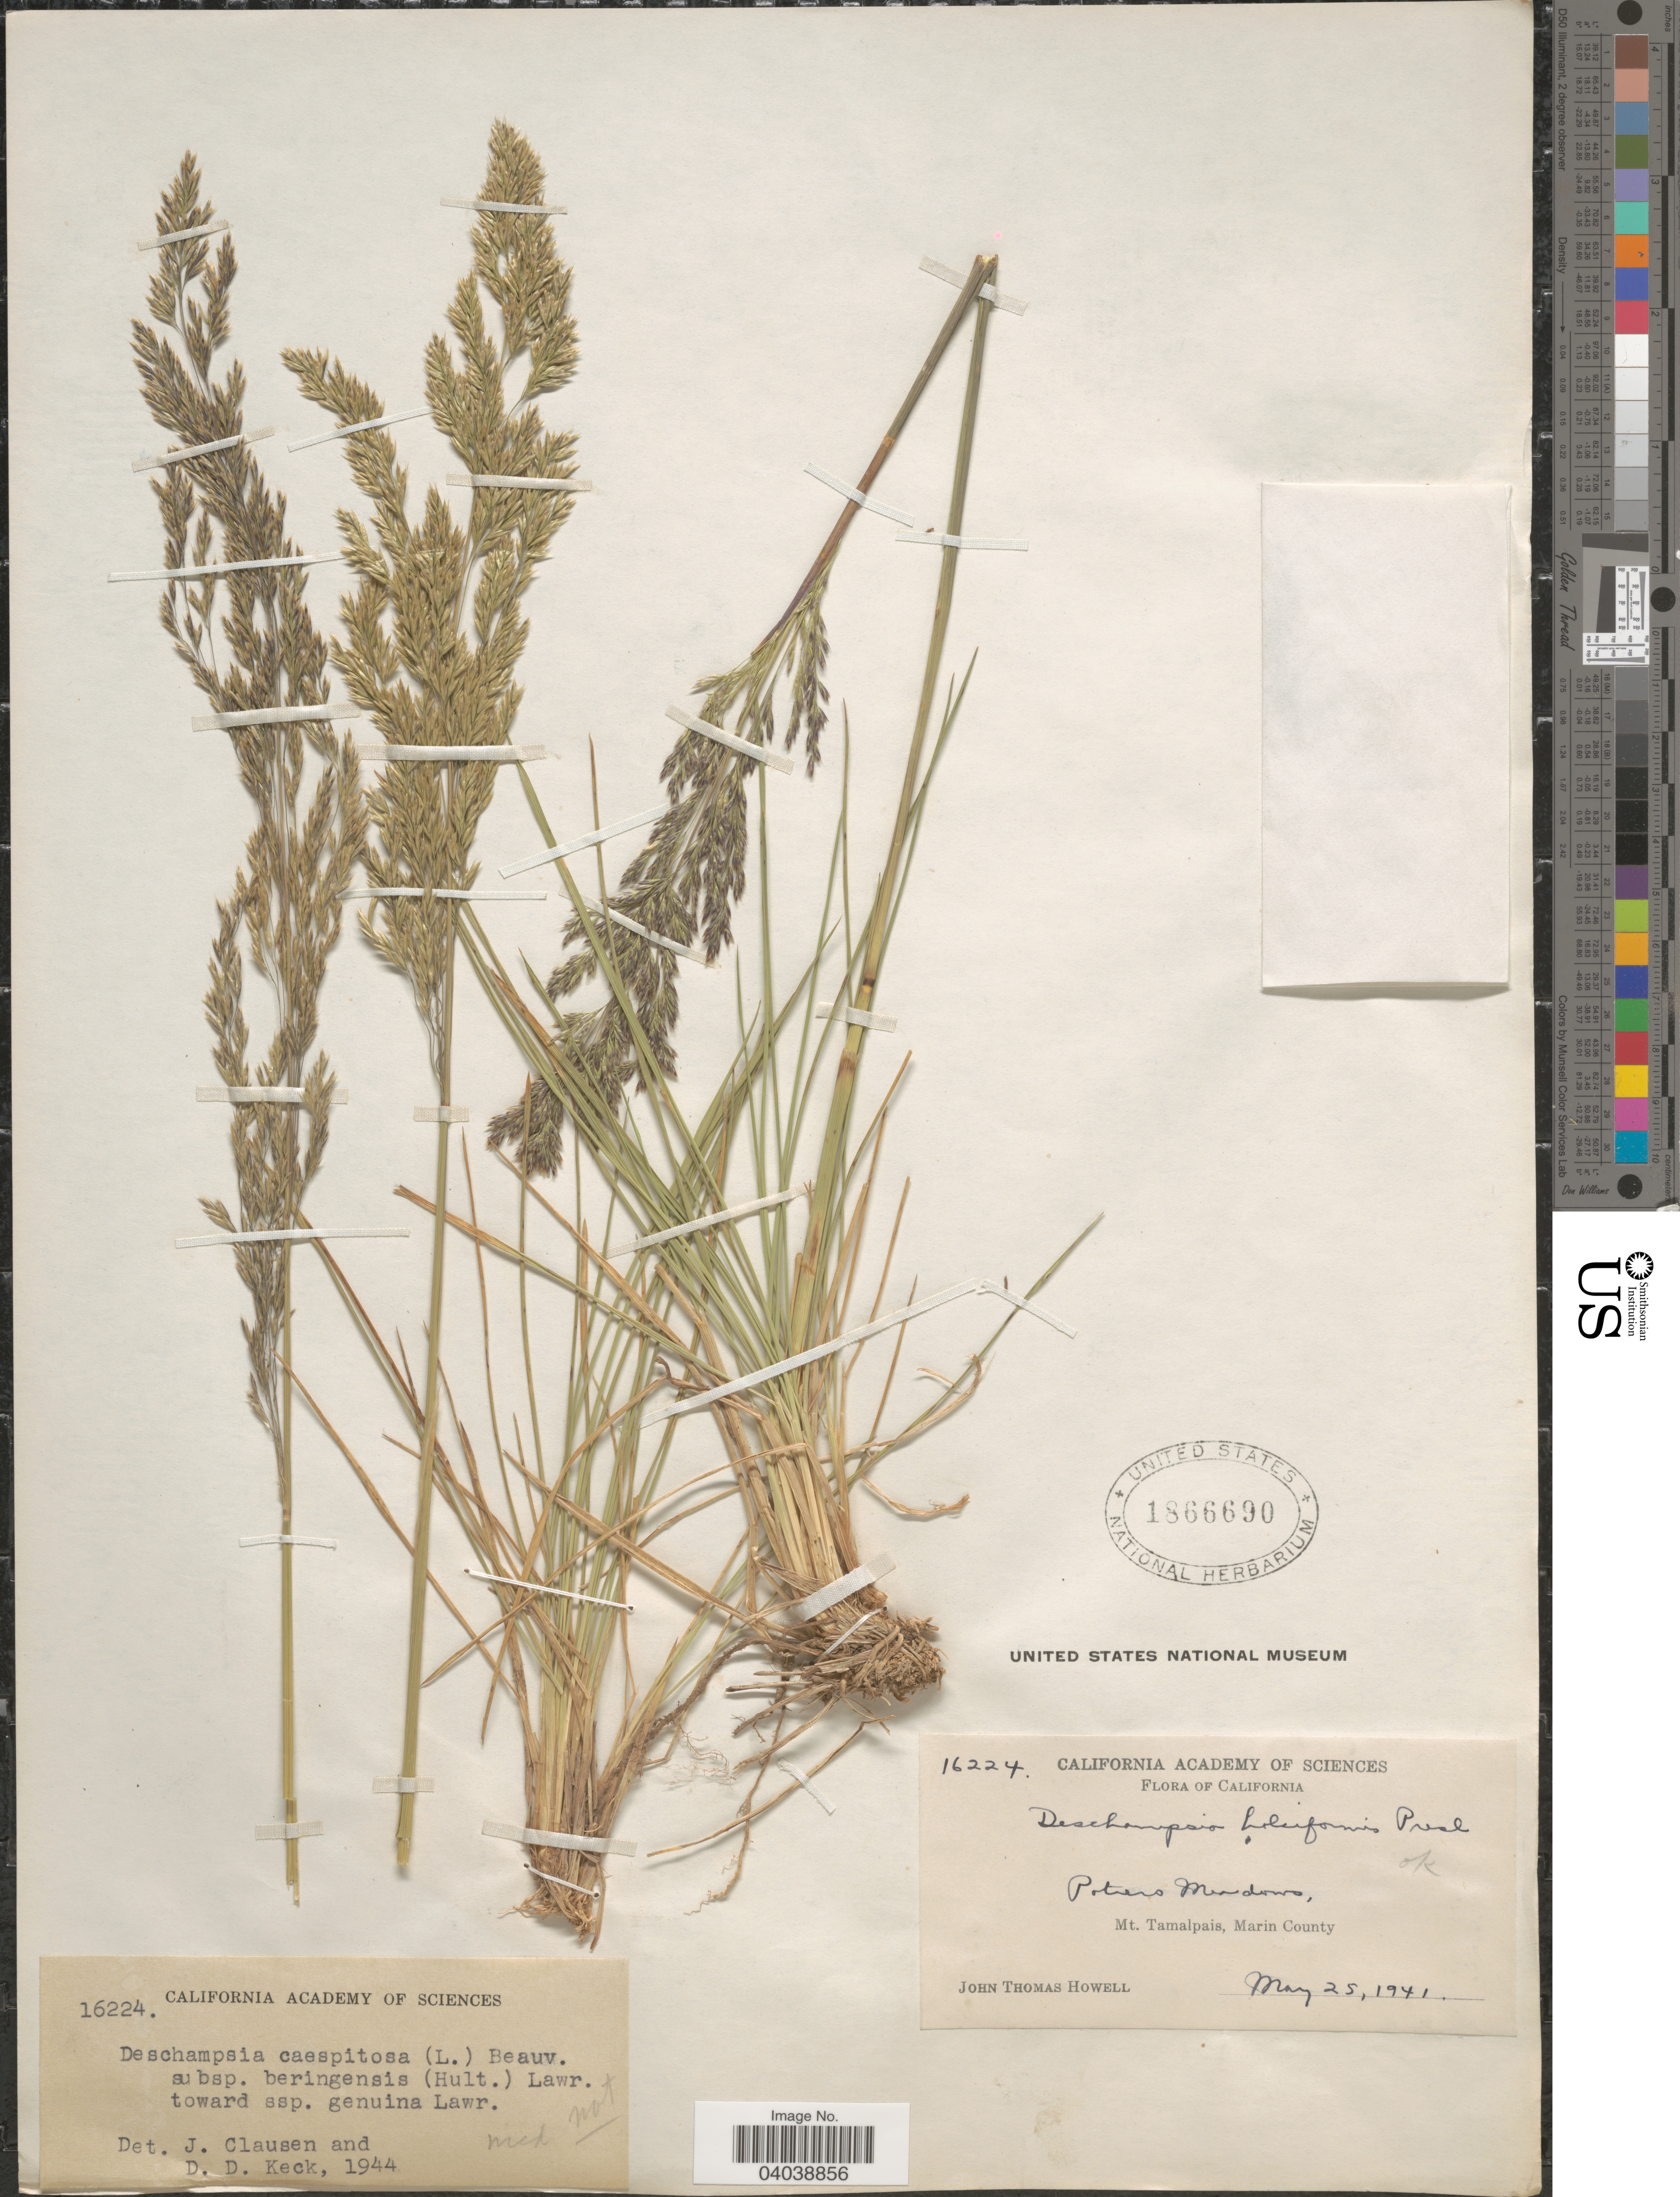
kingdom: Plantae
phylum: Tracheophyta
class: Liliopsida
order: Poales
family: Poaceae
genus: Deschampsia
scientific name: Deschampsia cespitosa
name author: (L.) P. Beauv.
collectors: J. T. Howell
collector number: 16224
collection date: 1941-05-25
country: United States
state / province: California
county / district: Marin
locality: Potrero Meadows, Mt. Tamalpais, Marin County.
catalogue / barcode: US 1866690